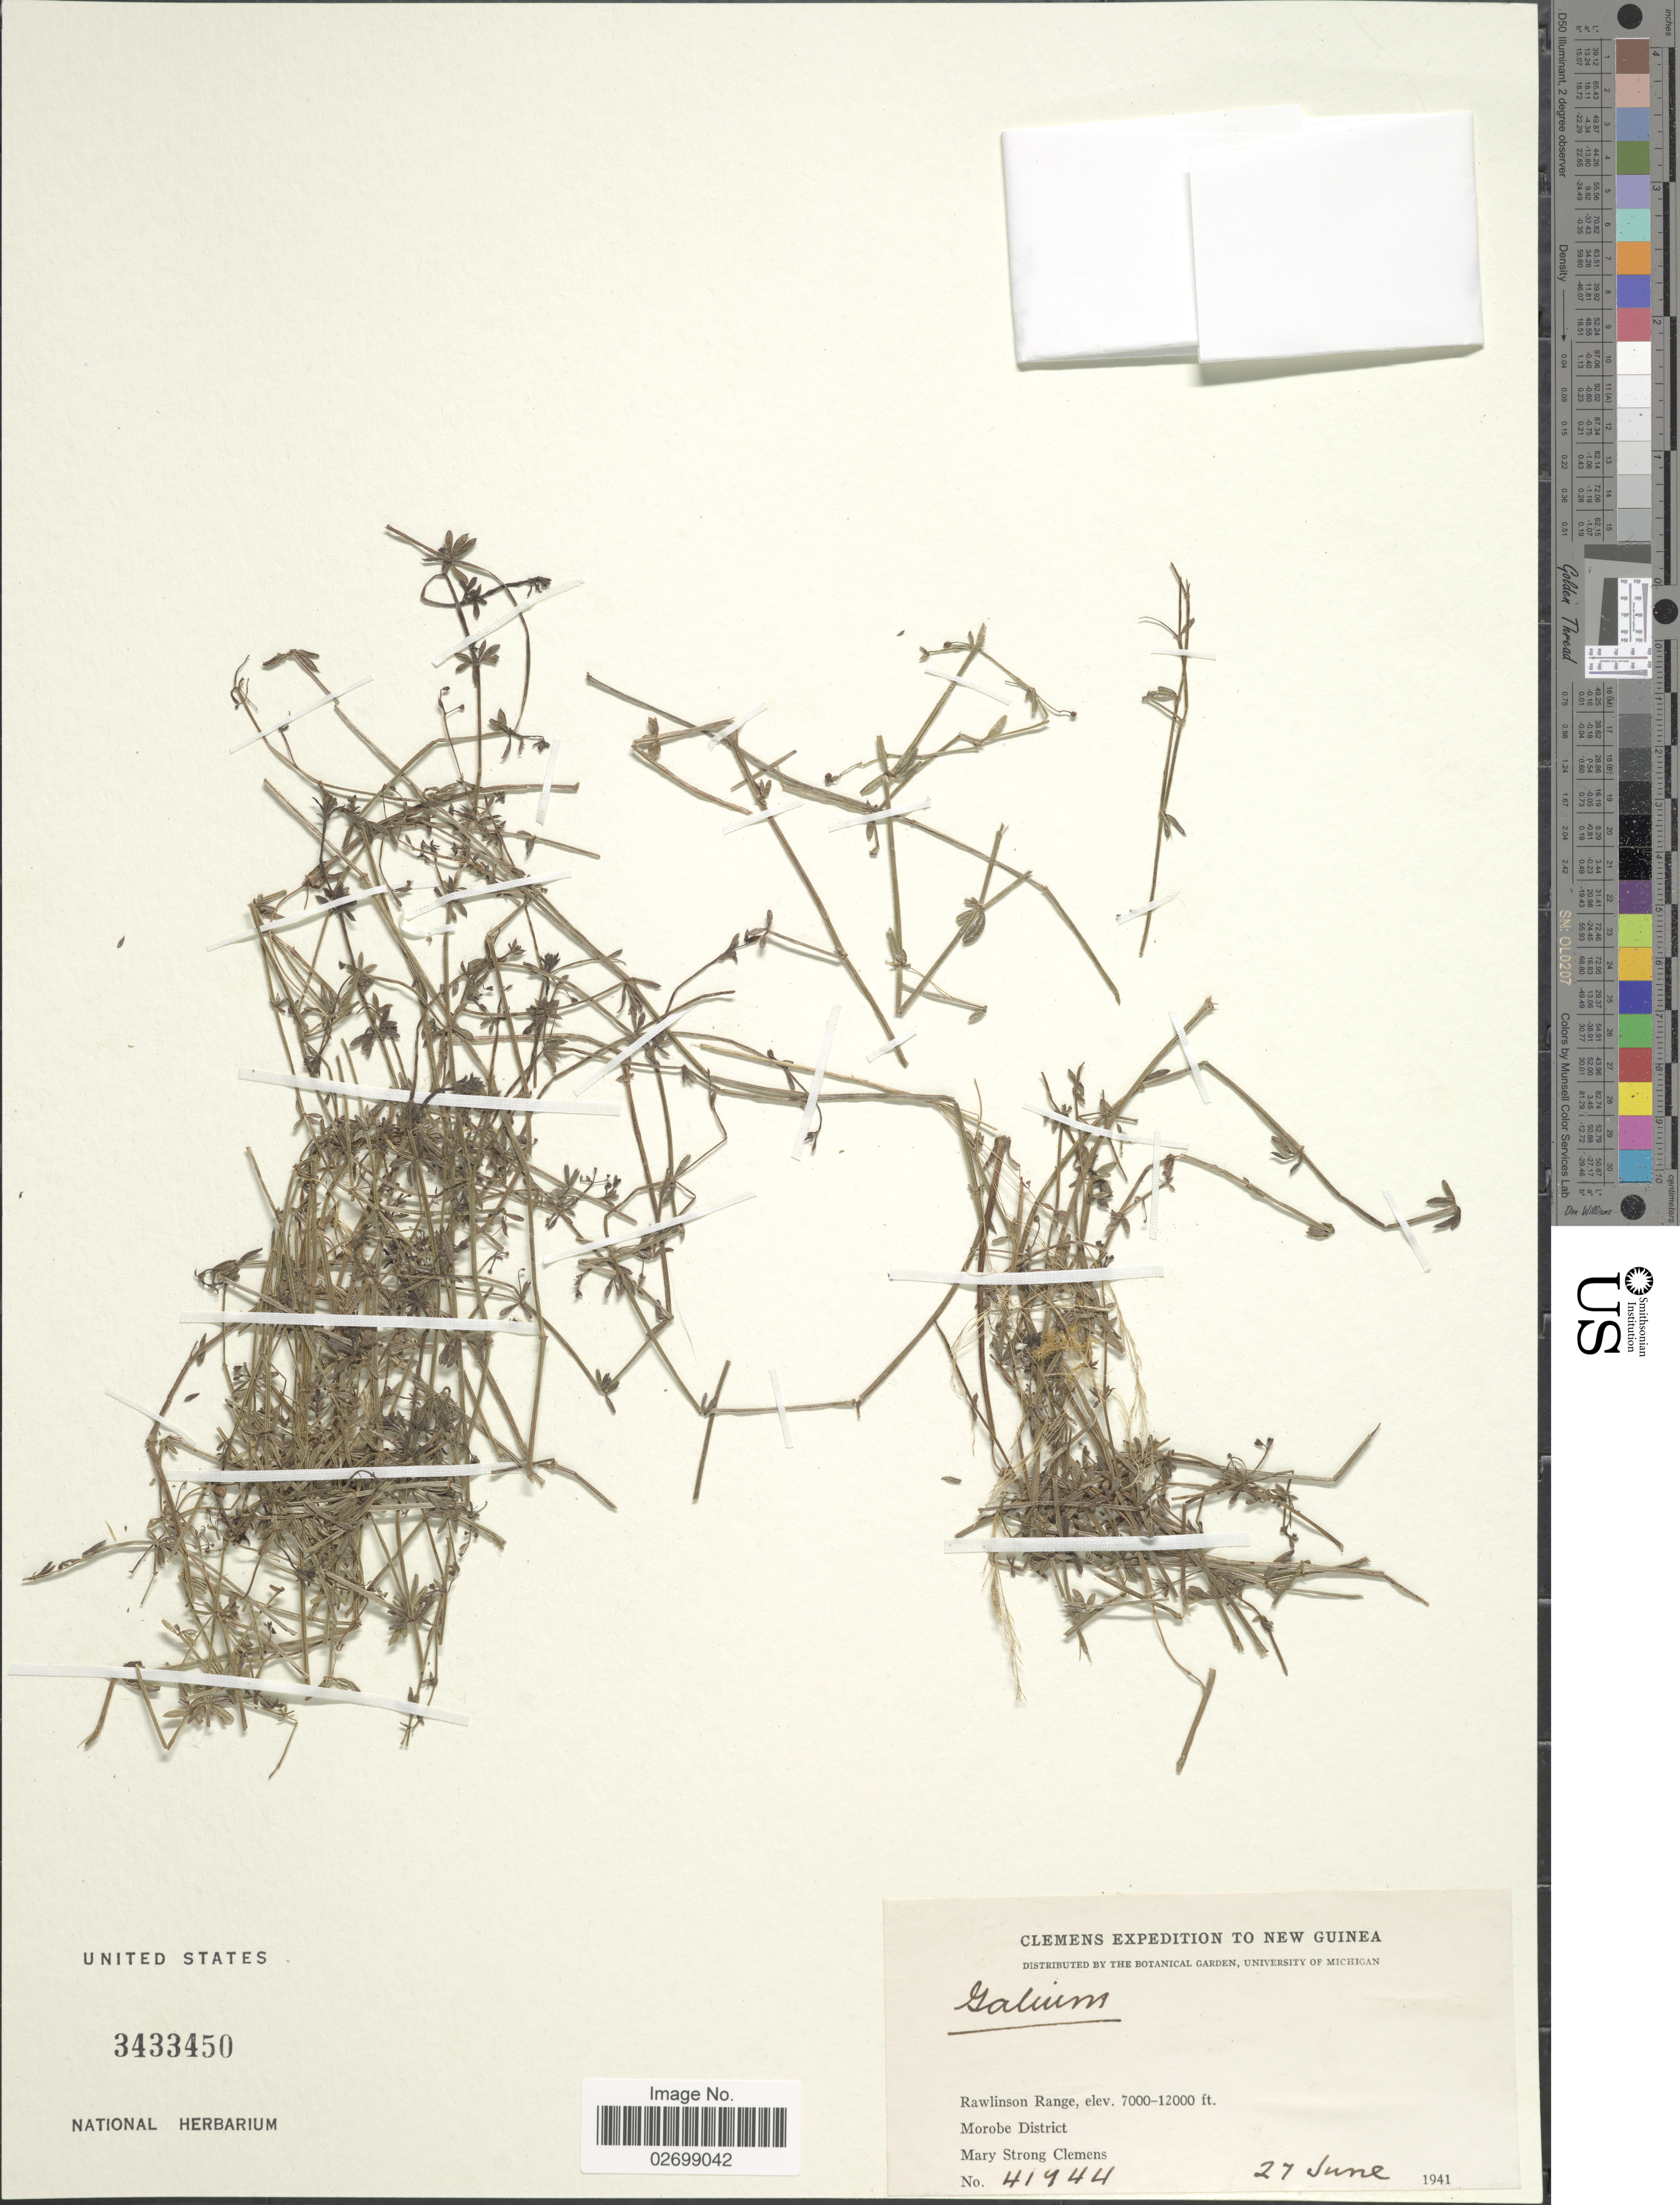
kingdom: Plantae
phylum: Tracheophyta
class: Magnoliopsida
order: Gentianales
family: Rubiaceae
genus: Galium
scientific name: Galium sp.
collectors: M. S. Clemens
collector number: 41944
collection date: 1941-06-27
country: Papua New Guinea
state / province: Morobe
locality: New Guinea, Rawlinson Range, Morobe District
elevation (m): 2134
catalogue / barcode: US 3433450